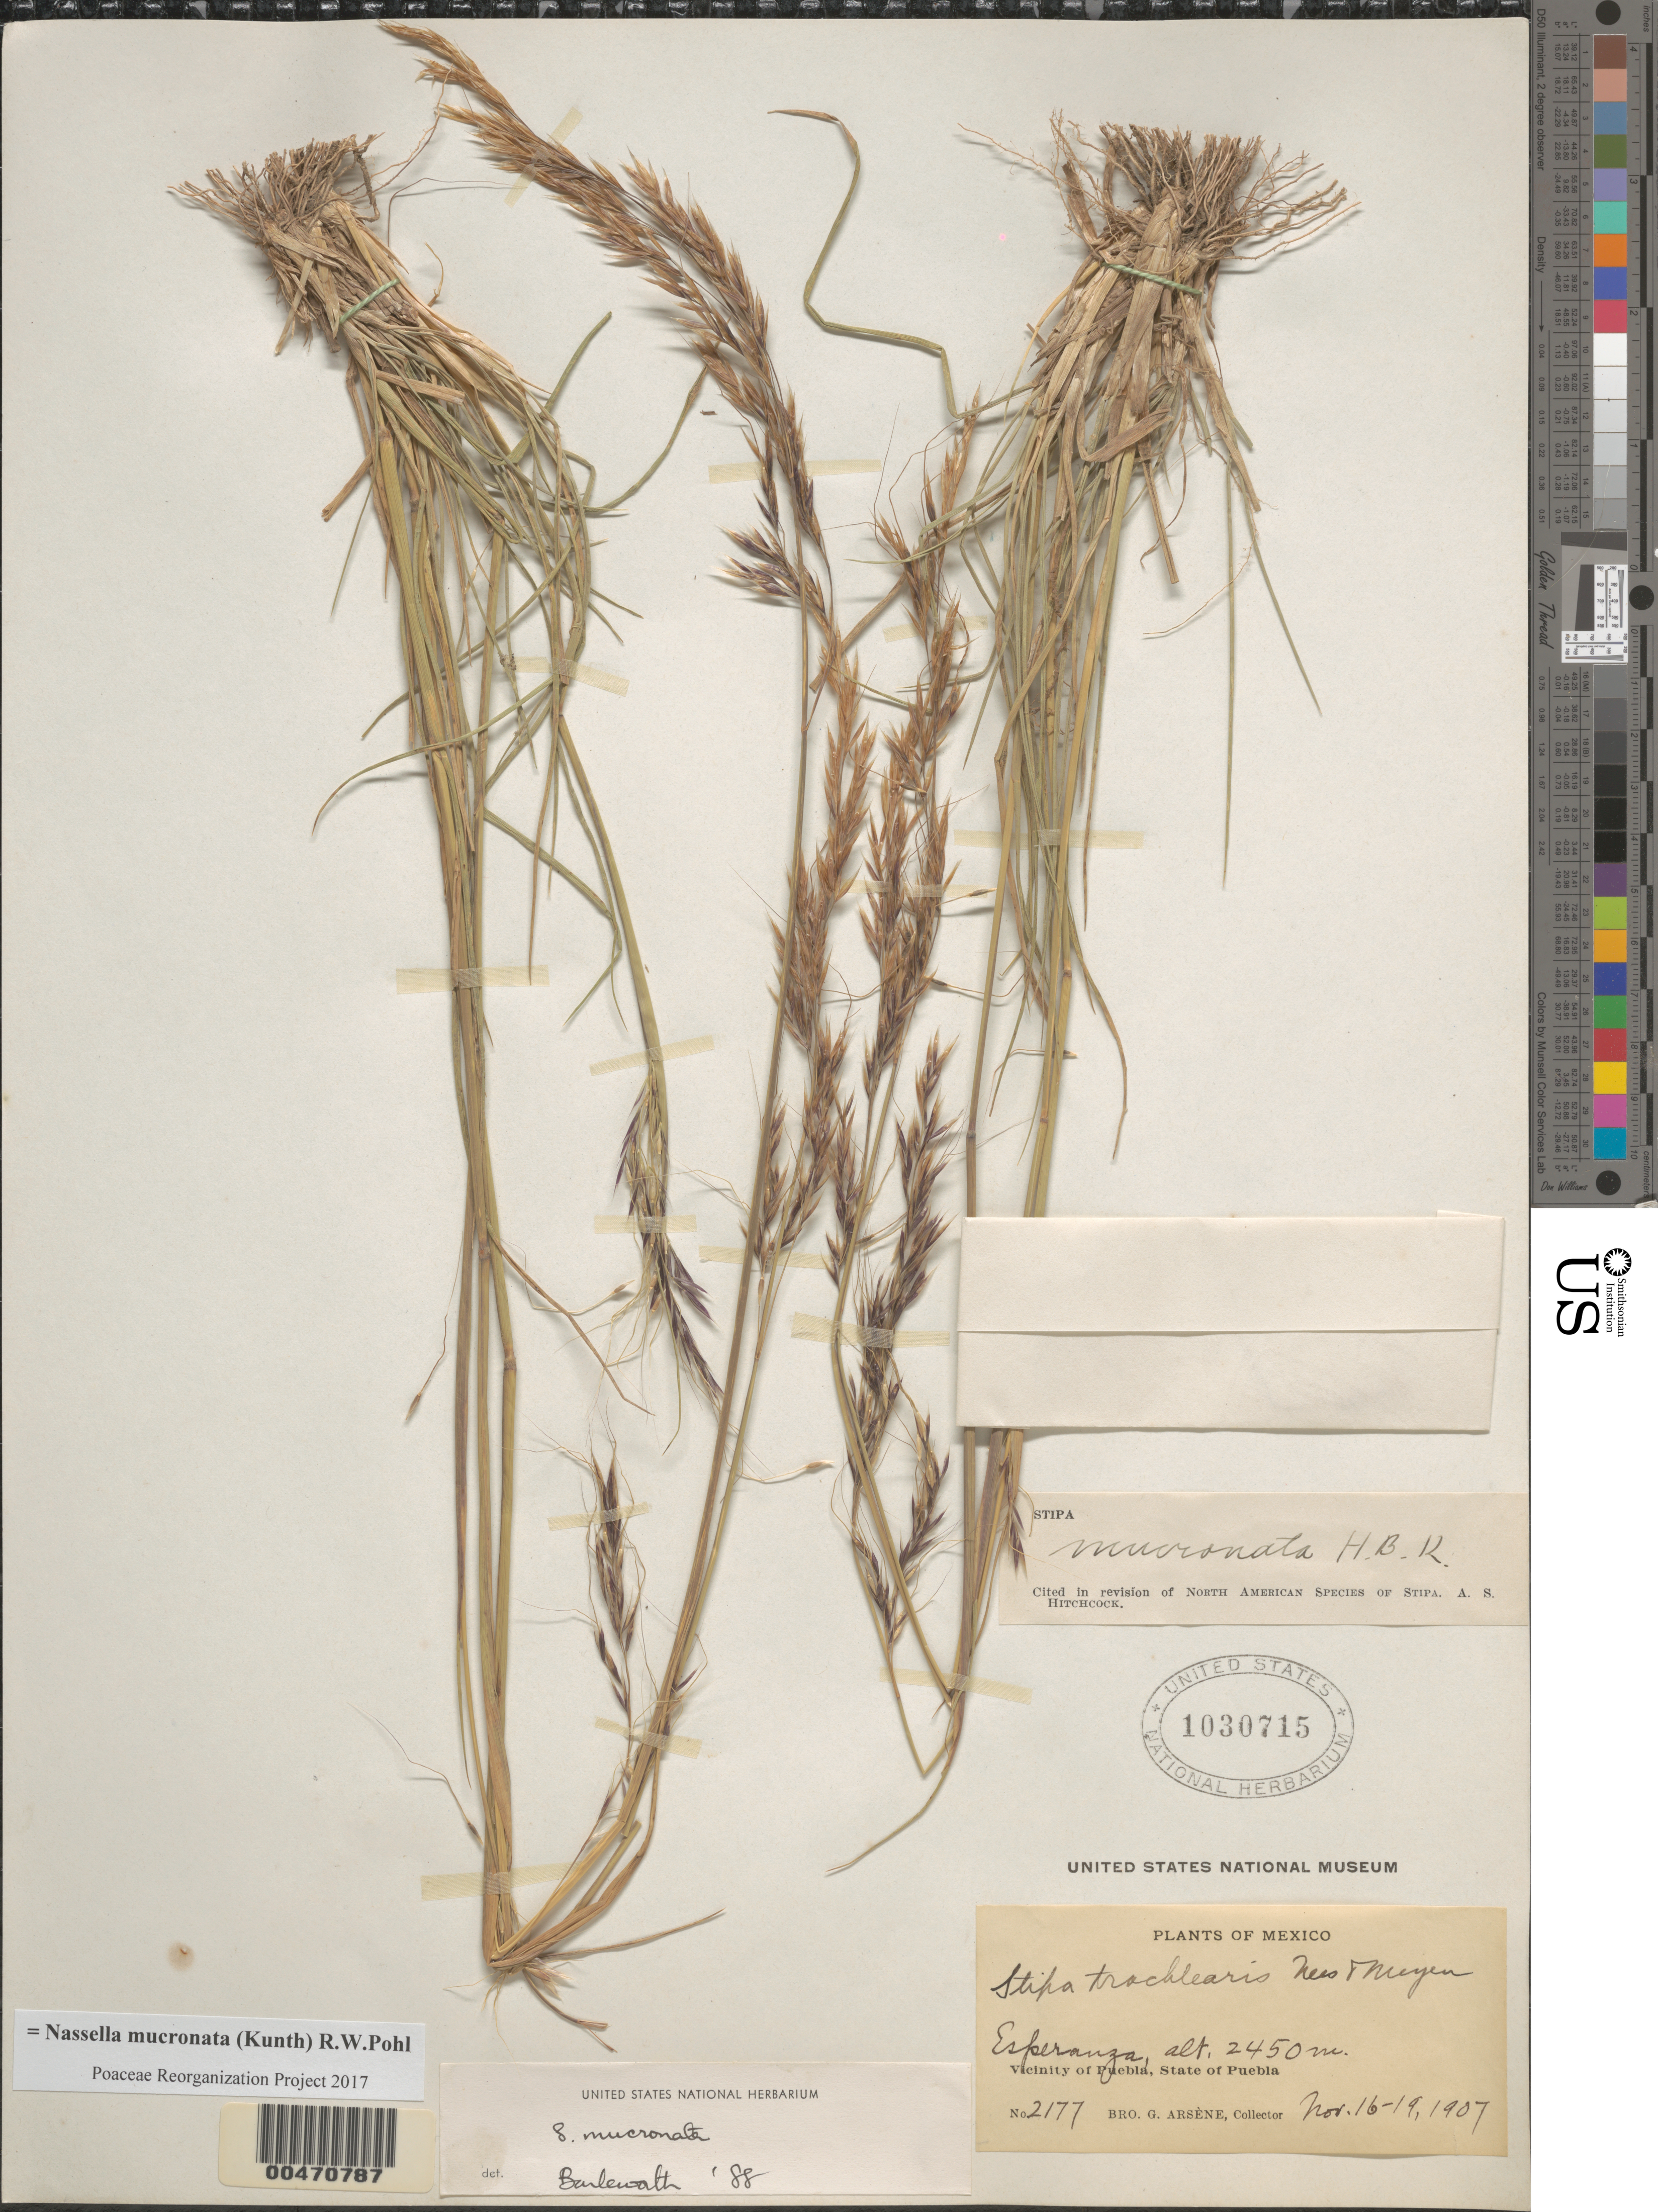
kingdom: Plantae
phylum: Tracheophyta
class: Liliopsida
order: Poales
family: Poaceae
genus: Nassella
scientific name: Nassella mucronata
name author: (Kunth) R.W. Pohl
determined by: Poaceae Reorganization Project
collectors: Bro. G. Arsène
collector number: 2177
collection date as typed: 16 Nov 1907 to 19 Nov 1907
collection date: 1907-11-16/1907-11-19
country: Mexico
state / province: Puebla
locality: Esperanza, vicinity of Puebla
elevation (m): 2450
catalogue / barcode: US 1030715